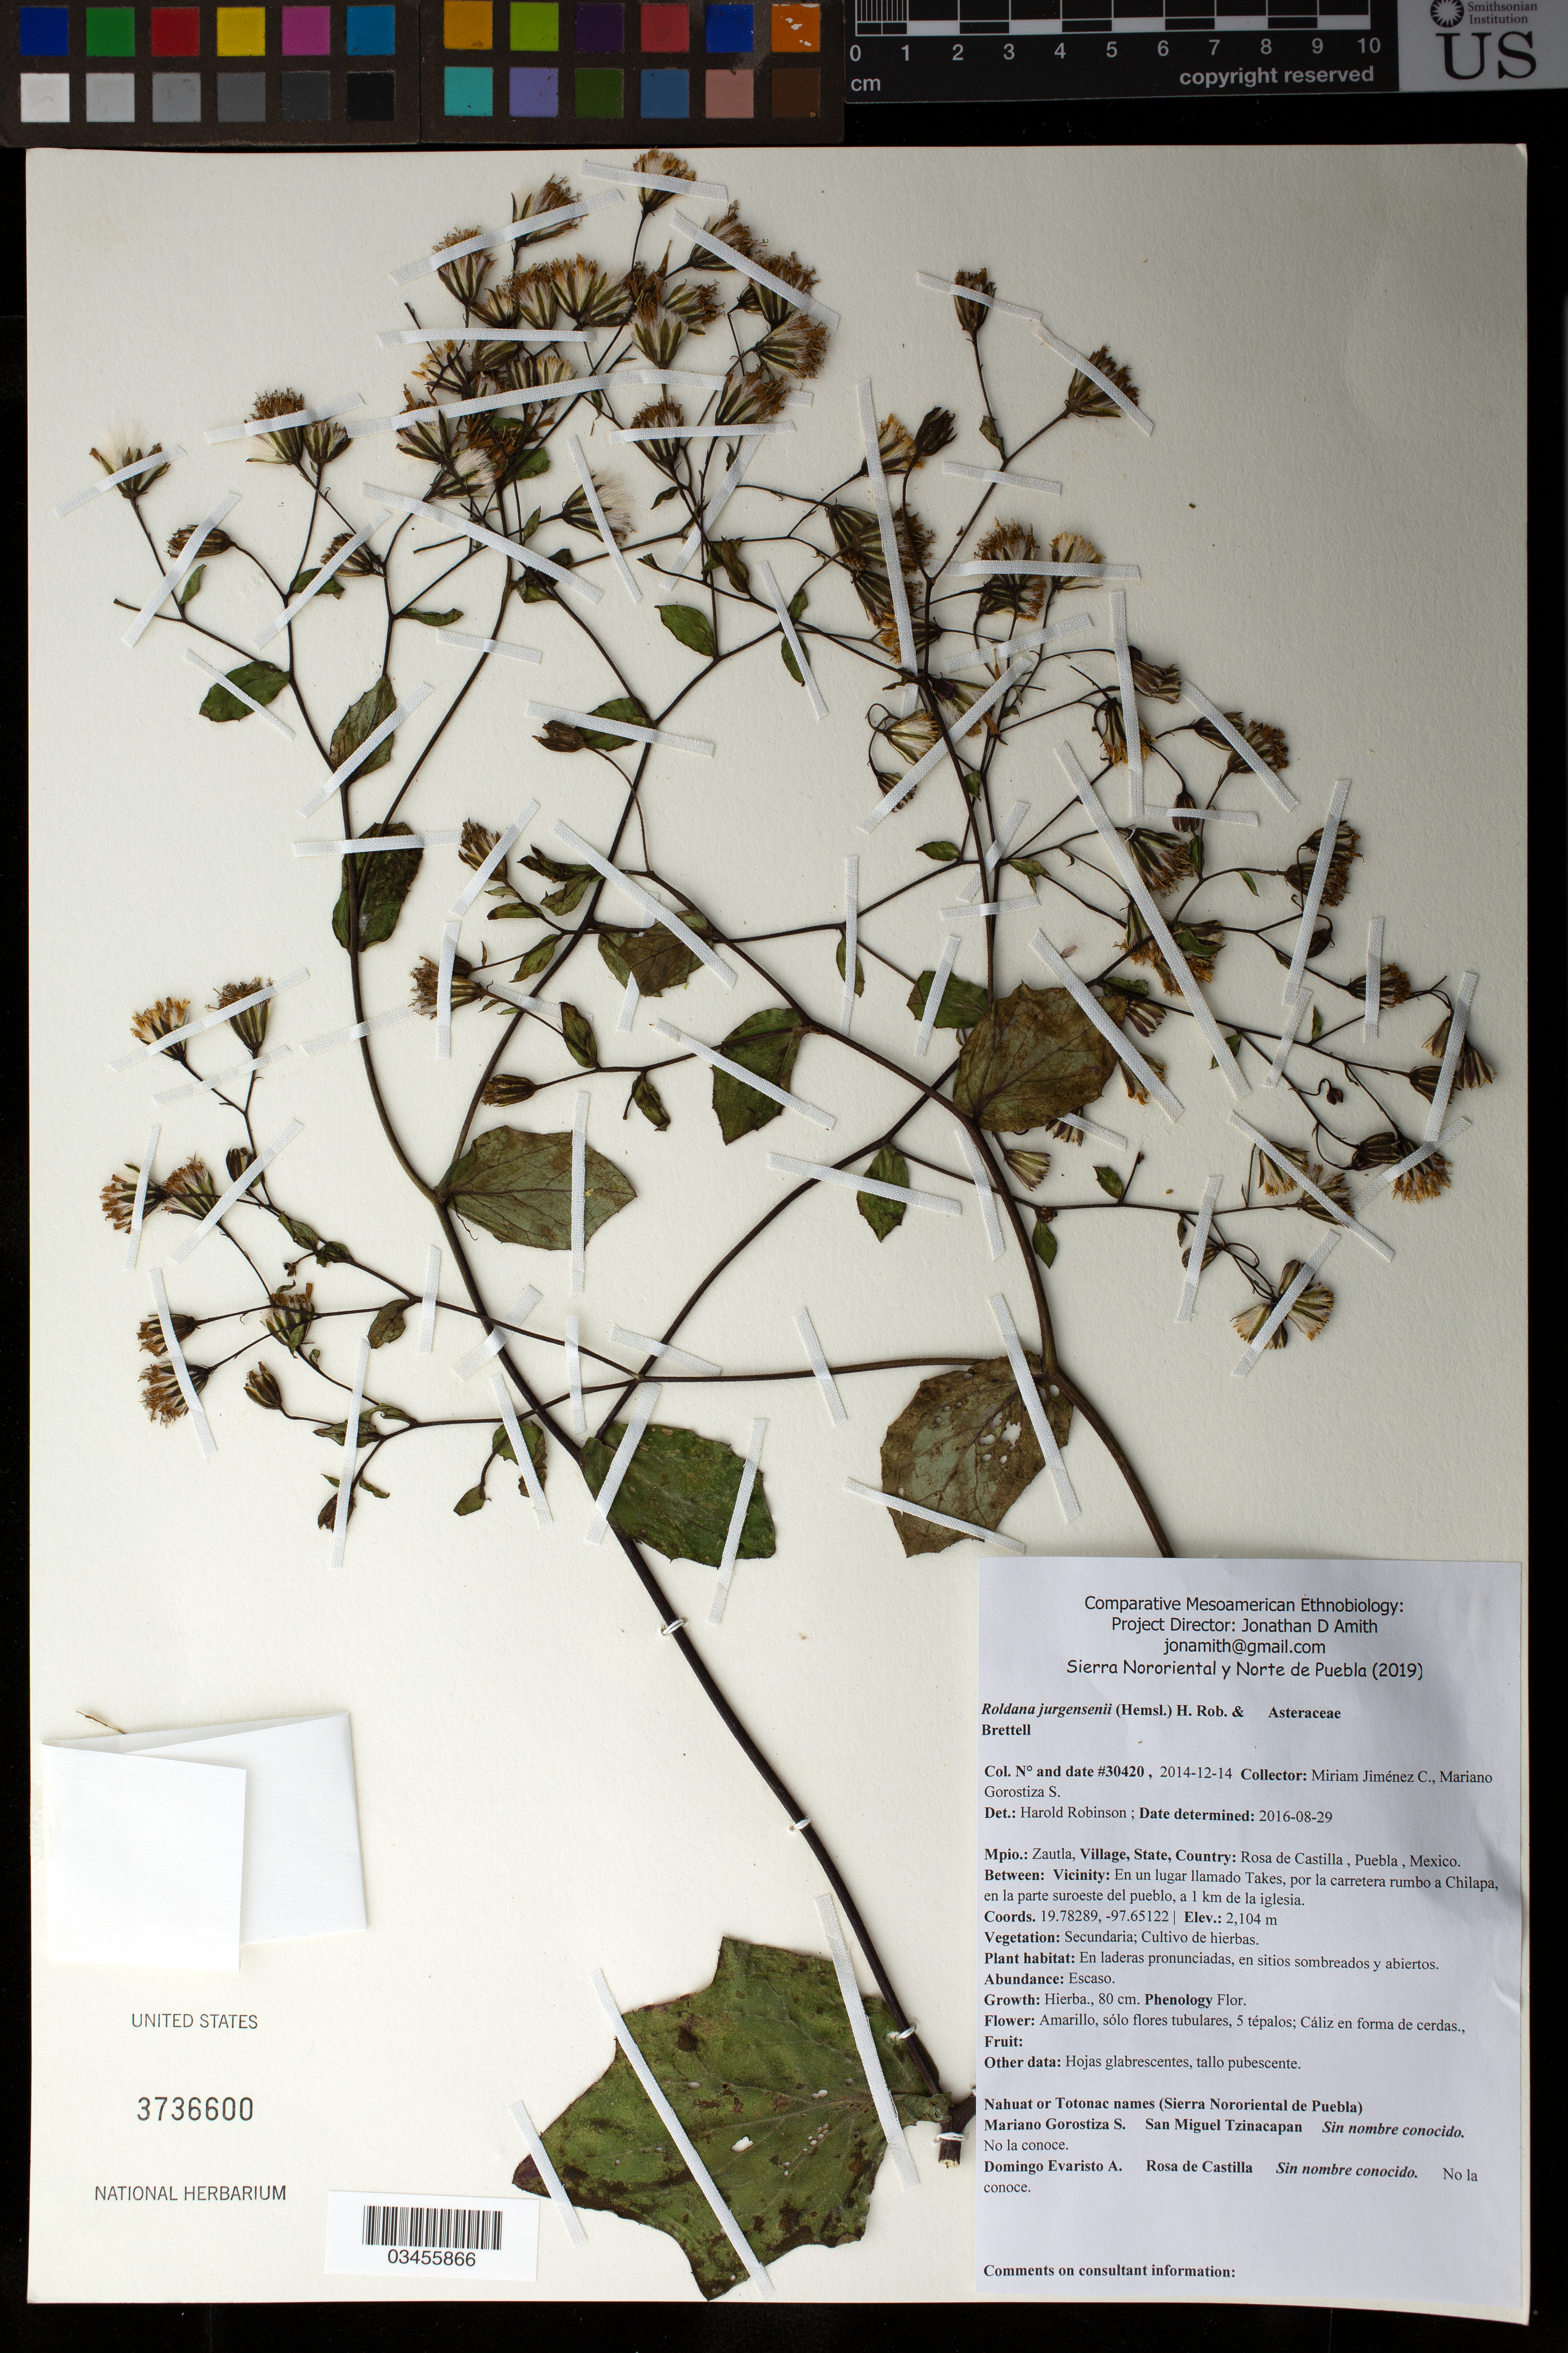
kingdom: Plantae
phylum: Tracheophyta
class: Magnoliopsida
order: Asterales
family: Asteraceae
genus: Roldana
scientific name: Roldana jurgensenii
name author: (Hemsl.) H. Rob. & Brettell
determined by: Robinson, Harold E., (US)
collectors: M. Jiménez Chimil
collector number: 30420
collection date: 2014-12-14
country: México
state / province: Puebla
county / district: Zautla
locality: PUEBLO: Rosa de Castilla; LOCALIDAD EXACTA: En un lugar llamado Takes, por la carretera rumbo a Chilapa, en la parte suroeste del pueblo, a 1 km de la iglesia.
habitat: Cultivo de hierbas; en laderas pronunciadas, en sitios sombreados y abiertos.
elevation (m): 2104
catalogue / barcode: US 3736600